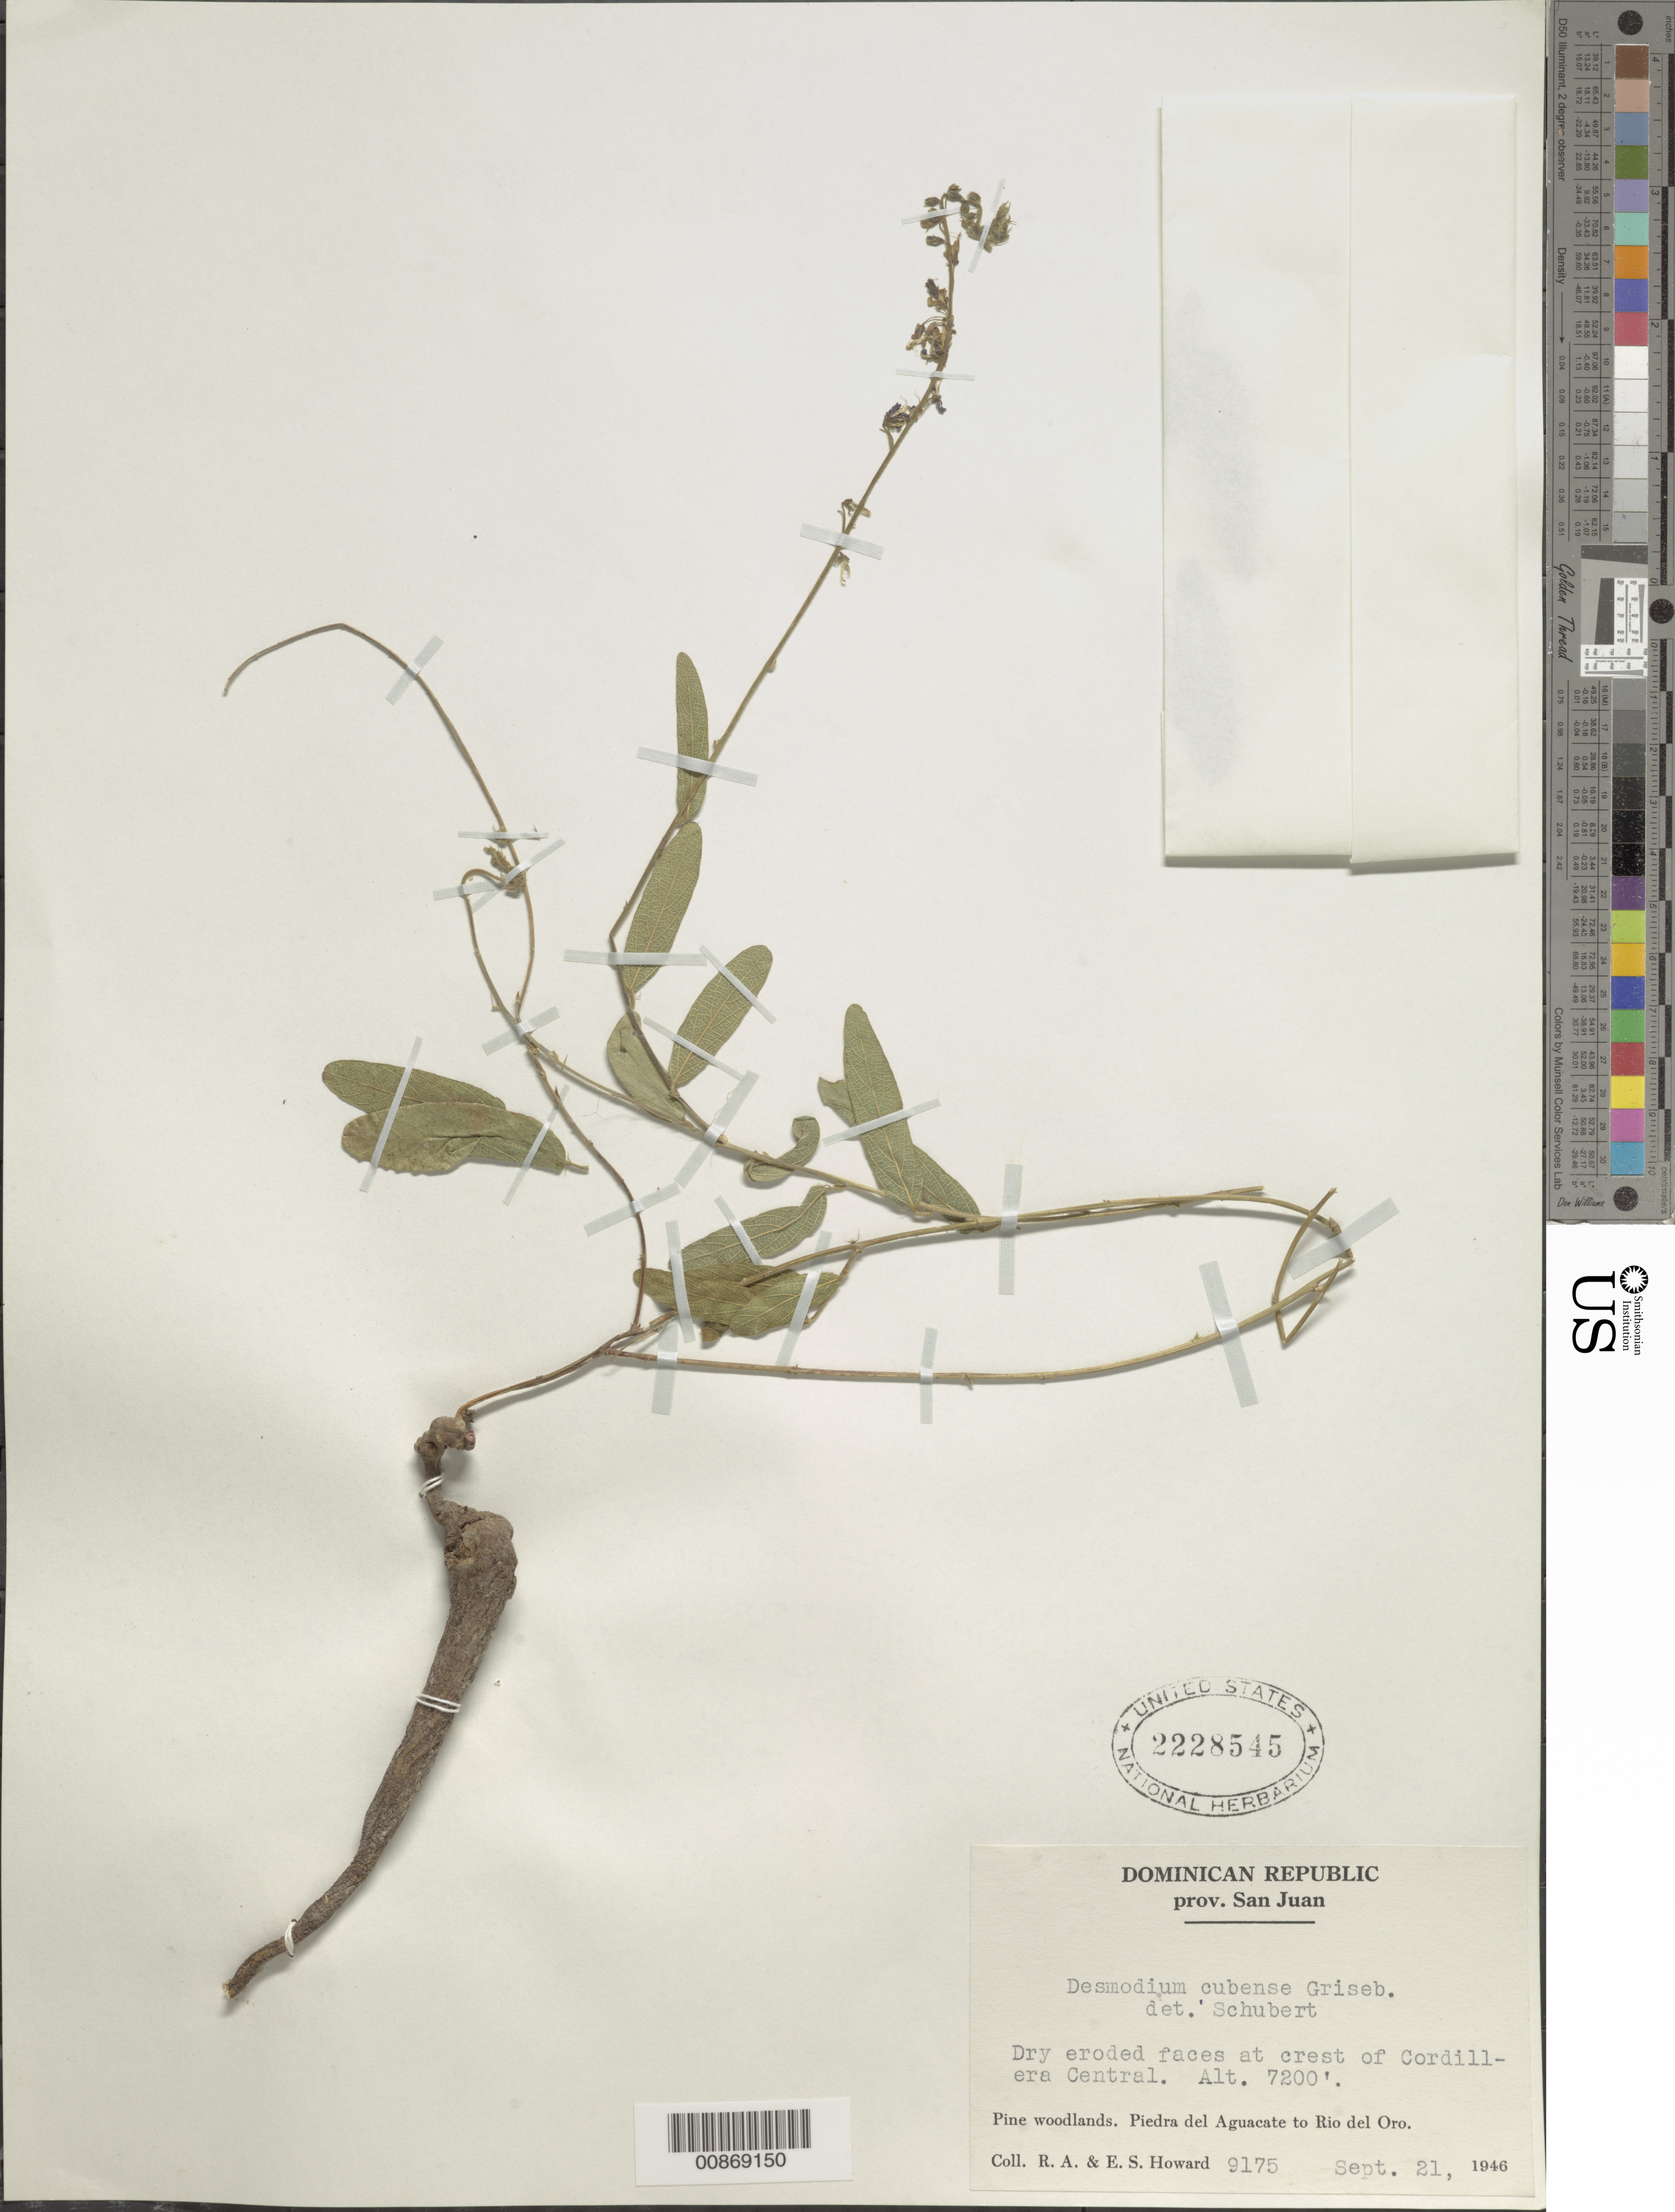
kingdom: Plantae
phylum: Tracheophyta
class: Magnoliopsida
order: Fabales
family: Fabaceae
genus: Desmodium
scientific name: Desmodium cubense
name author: Griseb.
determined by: Schubert, Bernice G.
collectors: R. A. Howard & E. S. Howard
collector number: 9175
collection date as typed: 21 Sep 1946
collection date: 1946-09-21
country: Dominican Republic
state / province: San Juan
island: Hispaniola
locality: At crest of Cordillera Central. Piedra del Aguacate to Río del Oro.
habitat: Dry eroded faces at crest of cordillera. Pine woodlands.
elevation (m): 2195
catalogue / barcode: US 2228545